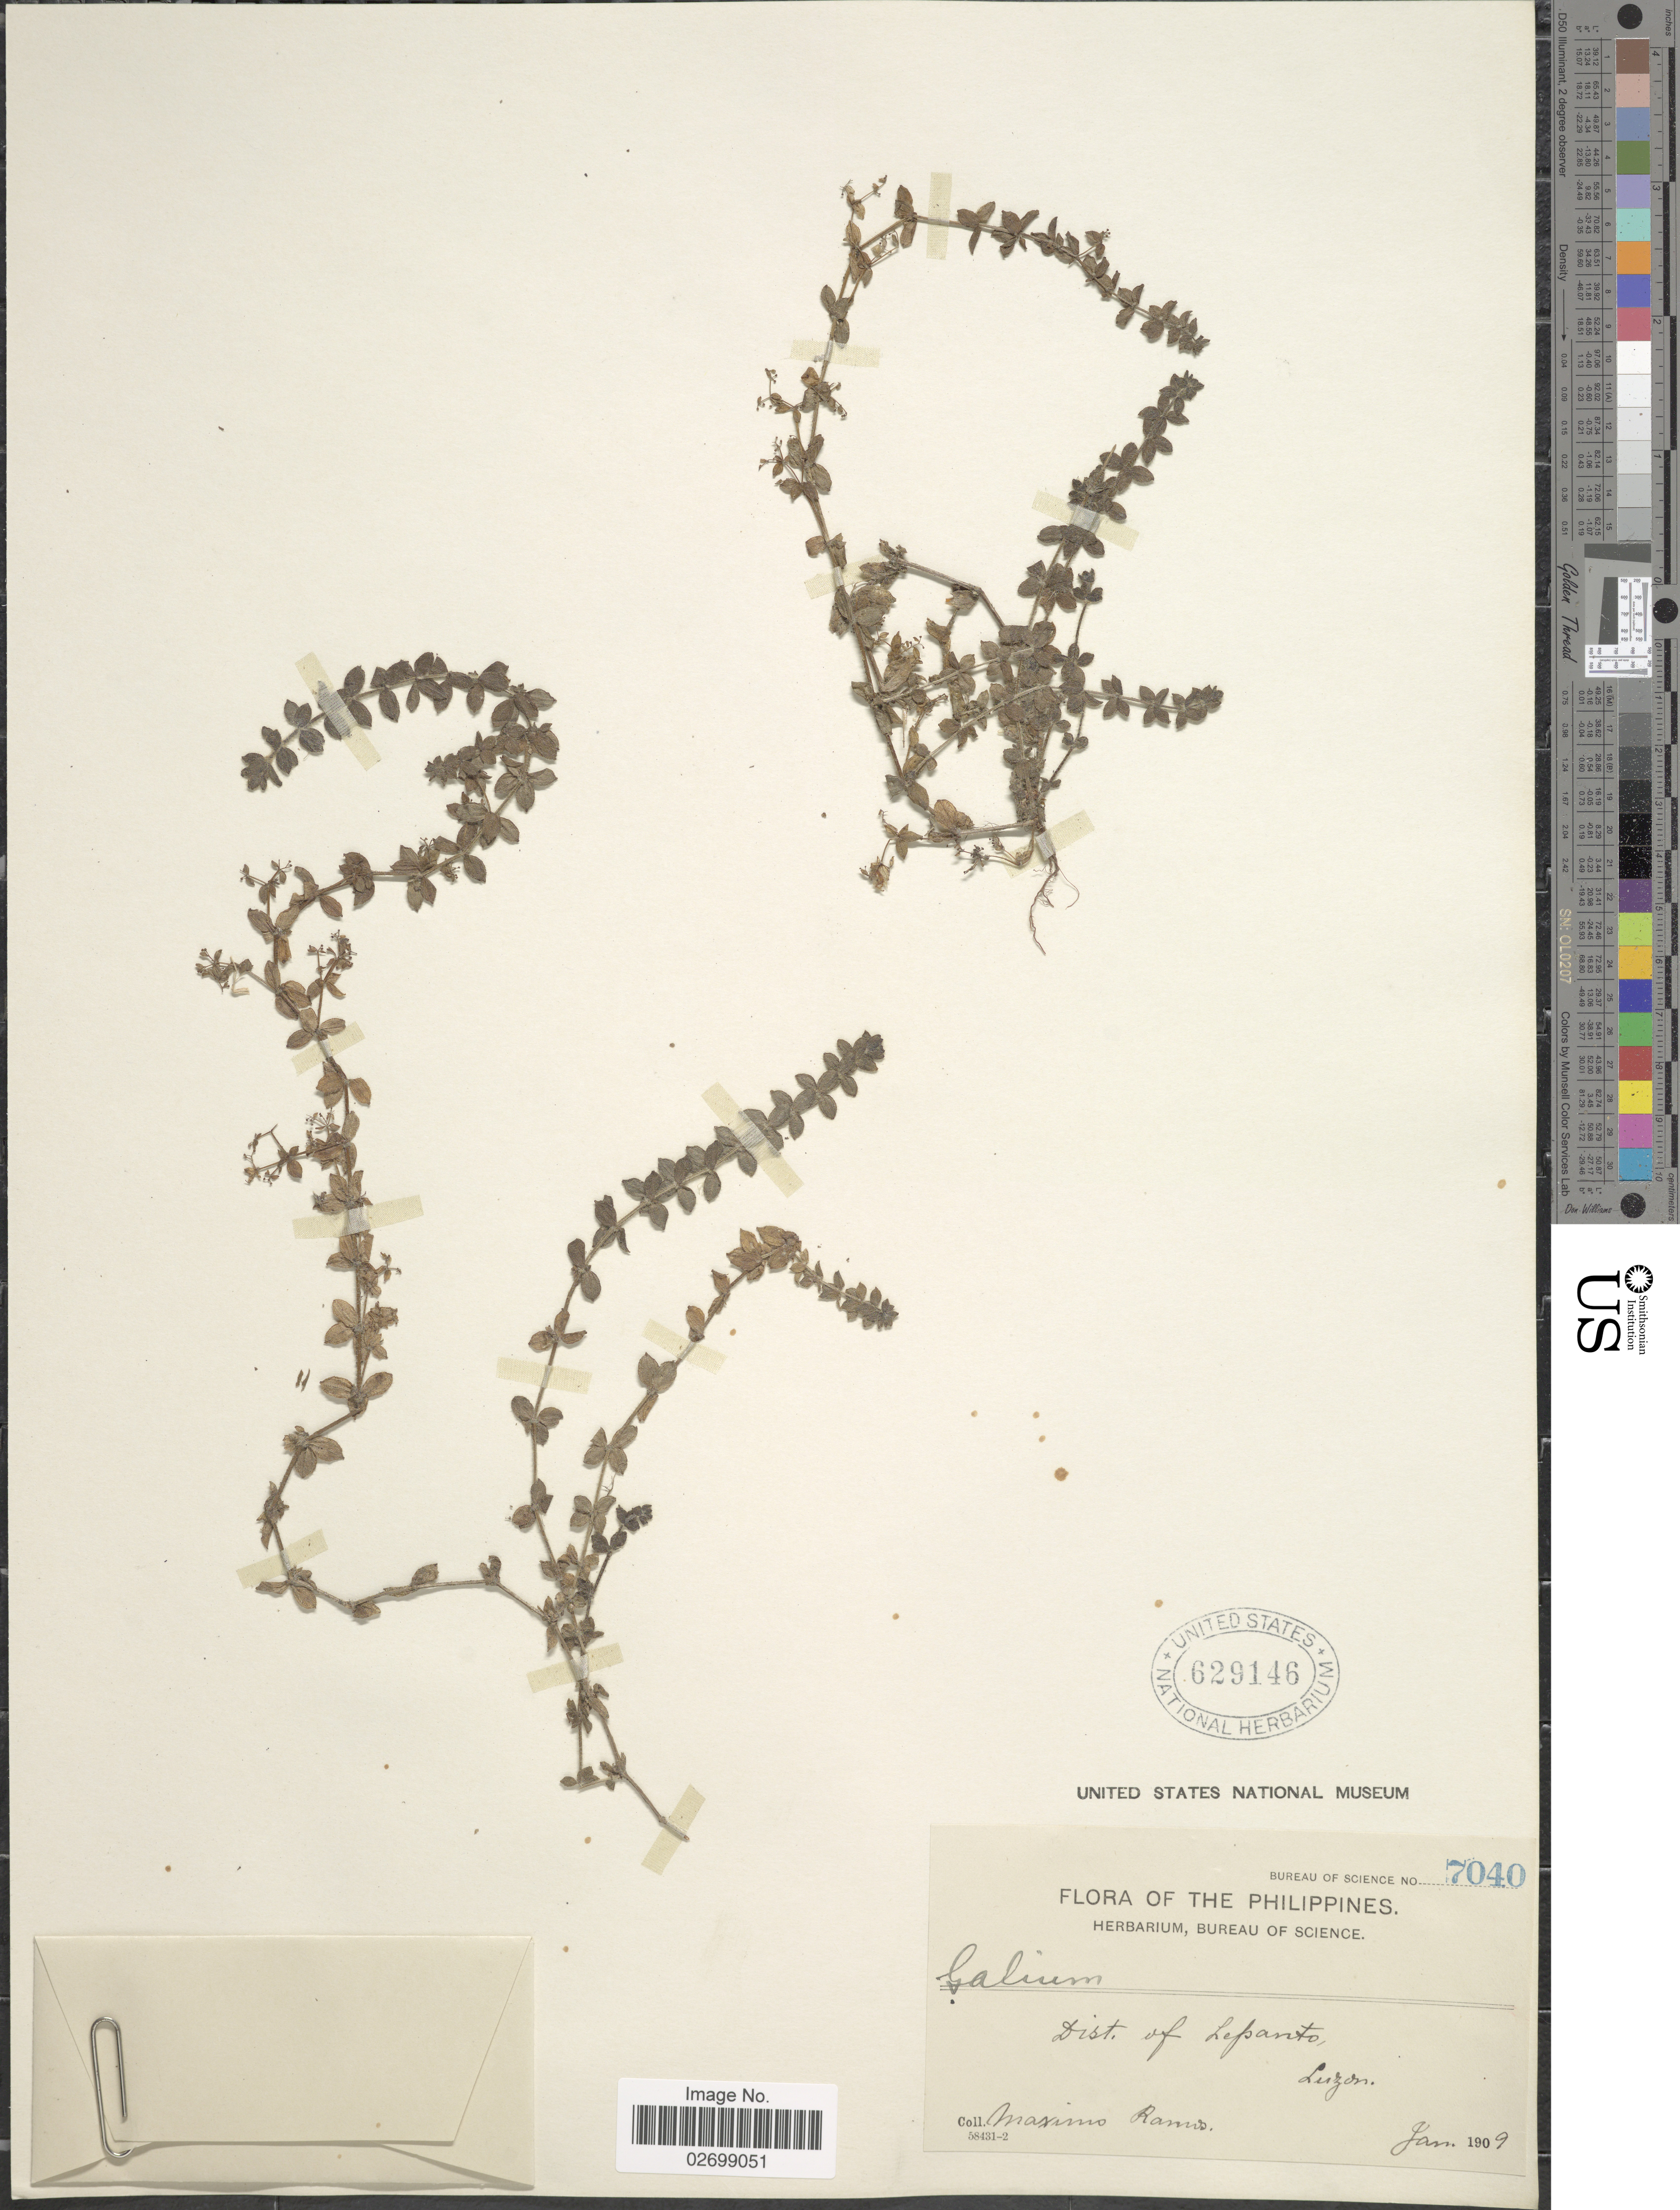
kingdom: Plantae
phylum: Tracheophyta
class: Magnoliopsida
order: Gentianales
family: Rubiaceae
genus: Galium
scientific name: Galium sp.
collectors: M. Ramos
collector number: Bureau of Science 7040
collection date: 1909-01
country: Philippines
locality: Dist. of Lepanto, Luzon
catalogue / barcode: US 629146